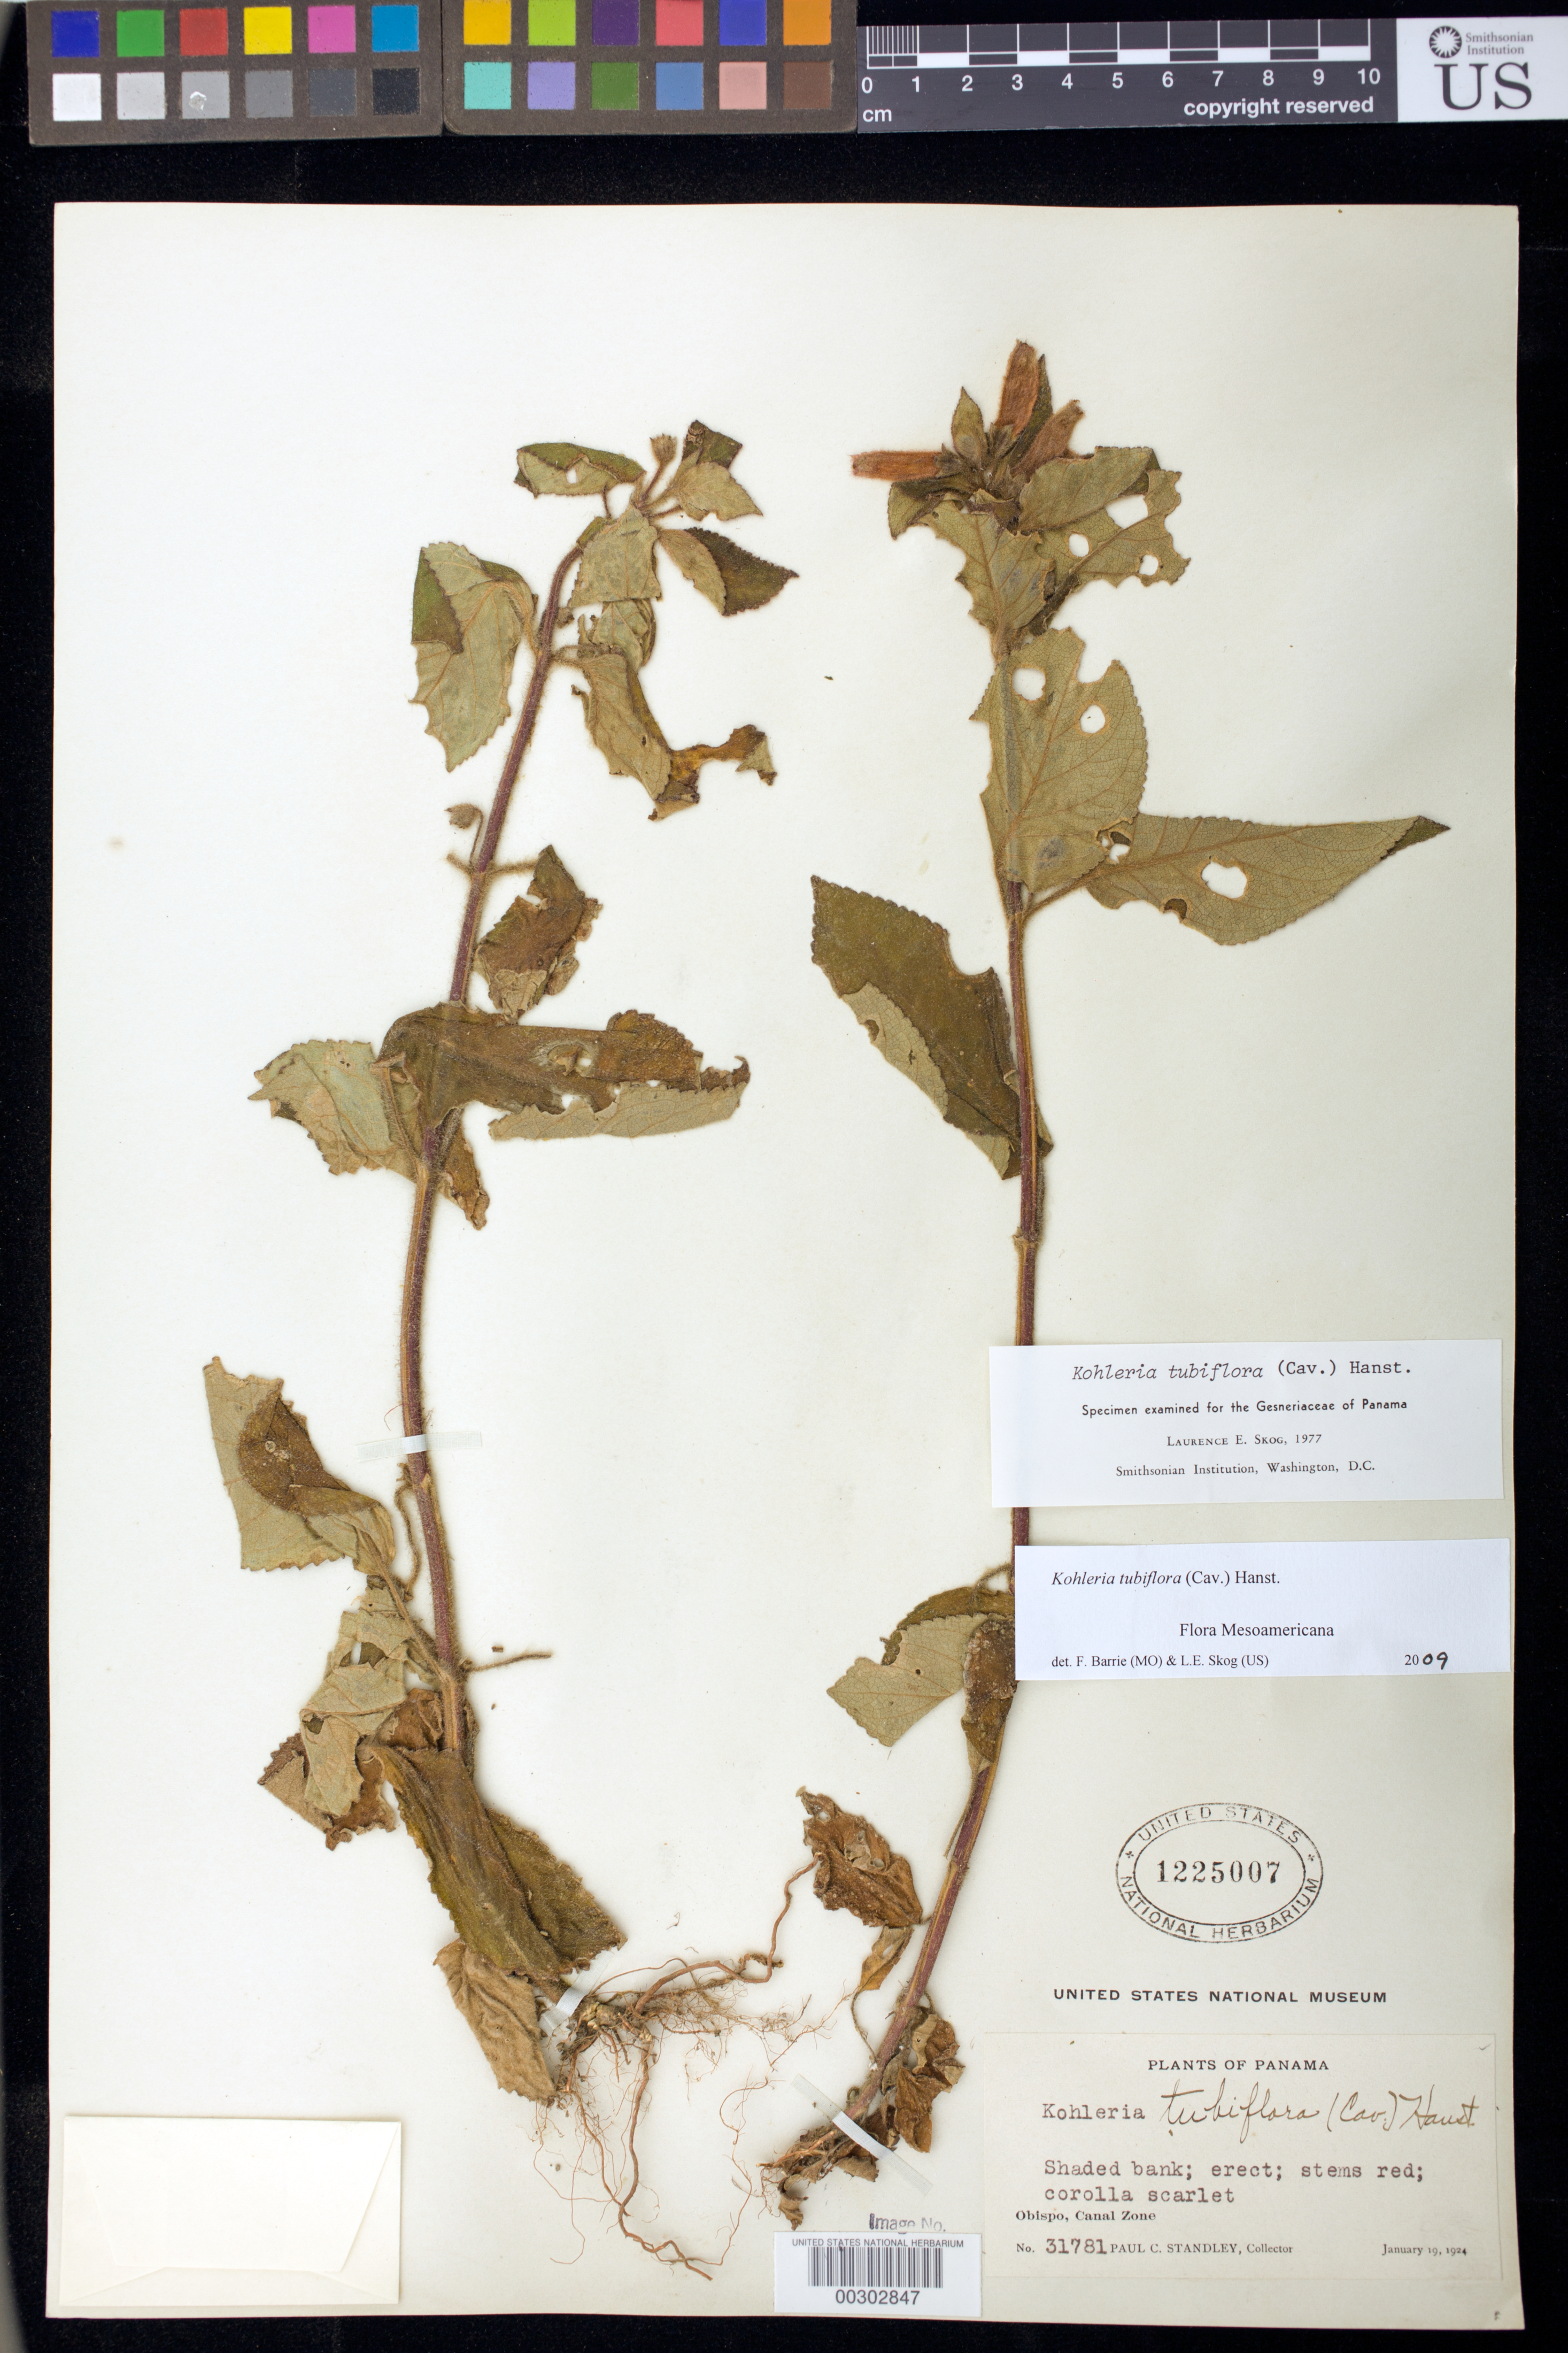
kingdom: Plantae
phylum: Tracheophyta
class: Magnoliopsida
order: Lamiales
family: Gesneriaceae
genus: Kohleria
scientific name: Kohleria tubiflora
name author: (Cav.) Hanst.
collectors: P. C. Standley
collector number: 31781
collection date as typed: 19 Jan 1924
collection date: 1924-01-19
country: Panama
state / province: Colón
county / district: Canal Zone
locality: Obispo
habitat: Shaded bank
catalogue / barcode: US 1225007